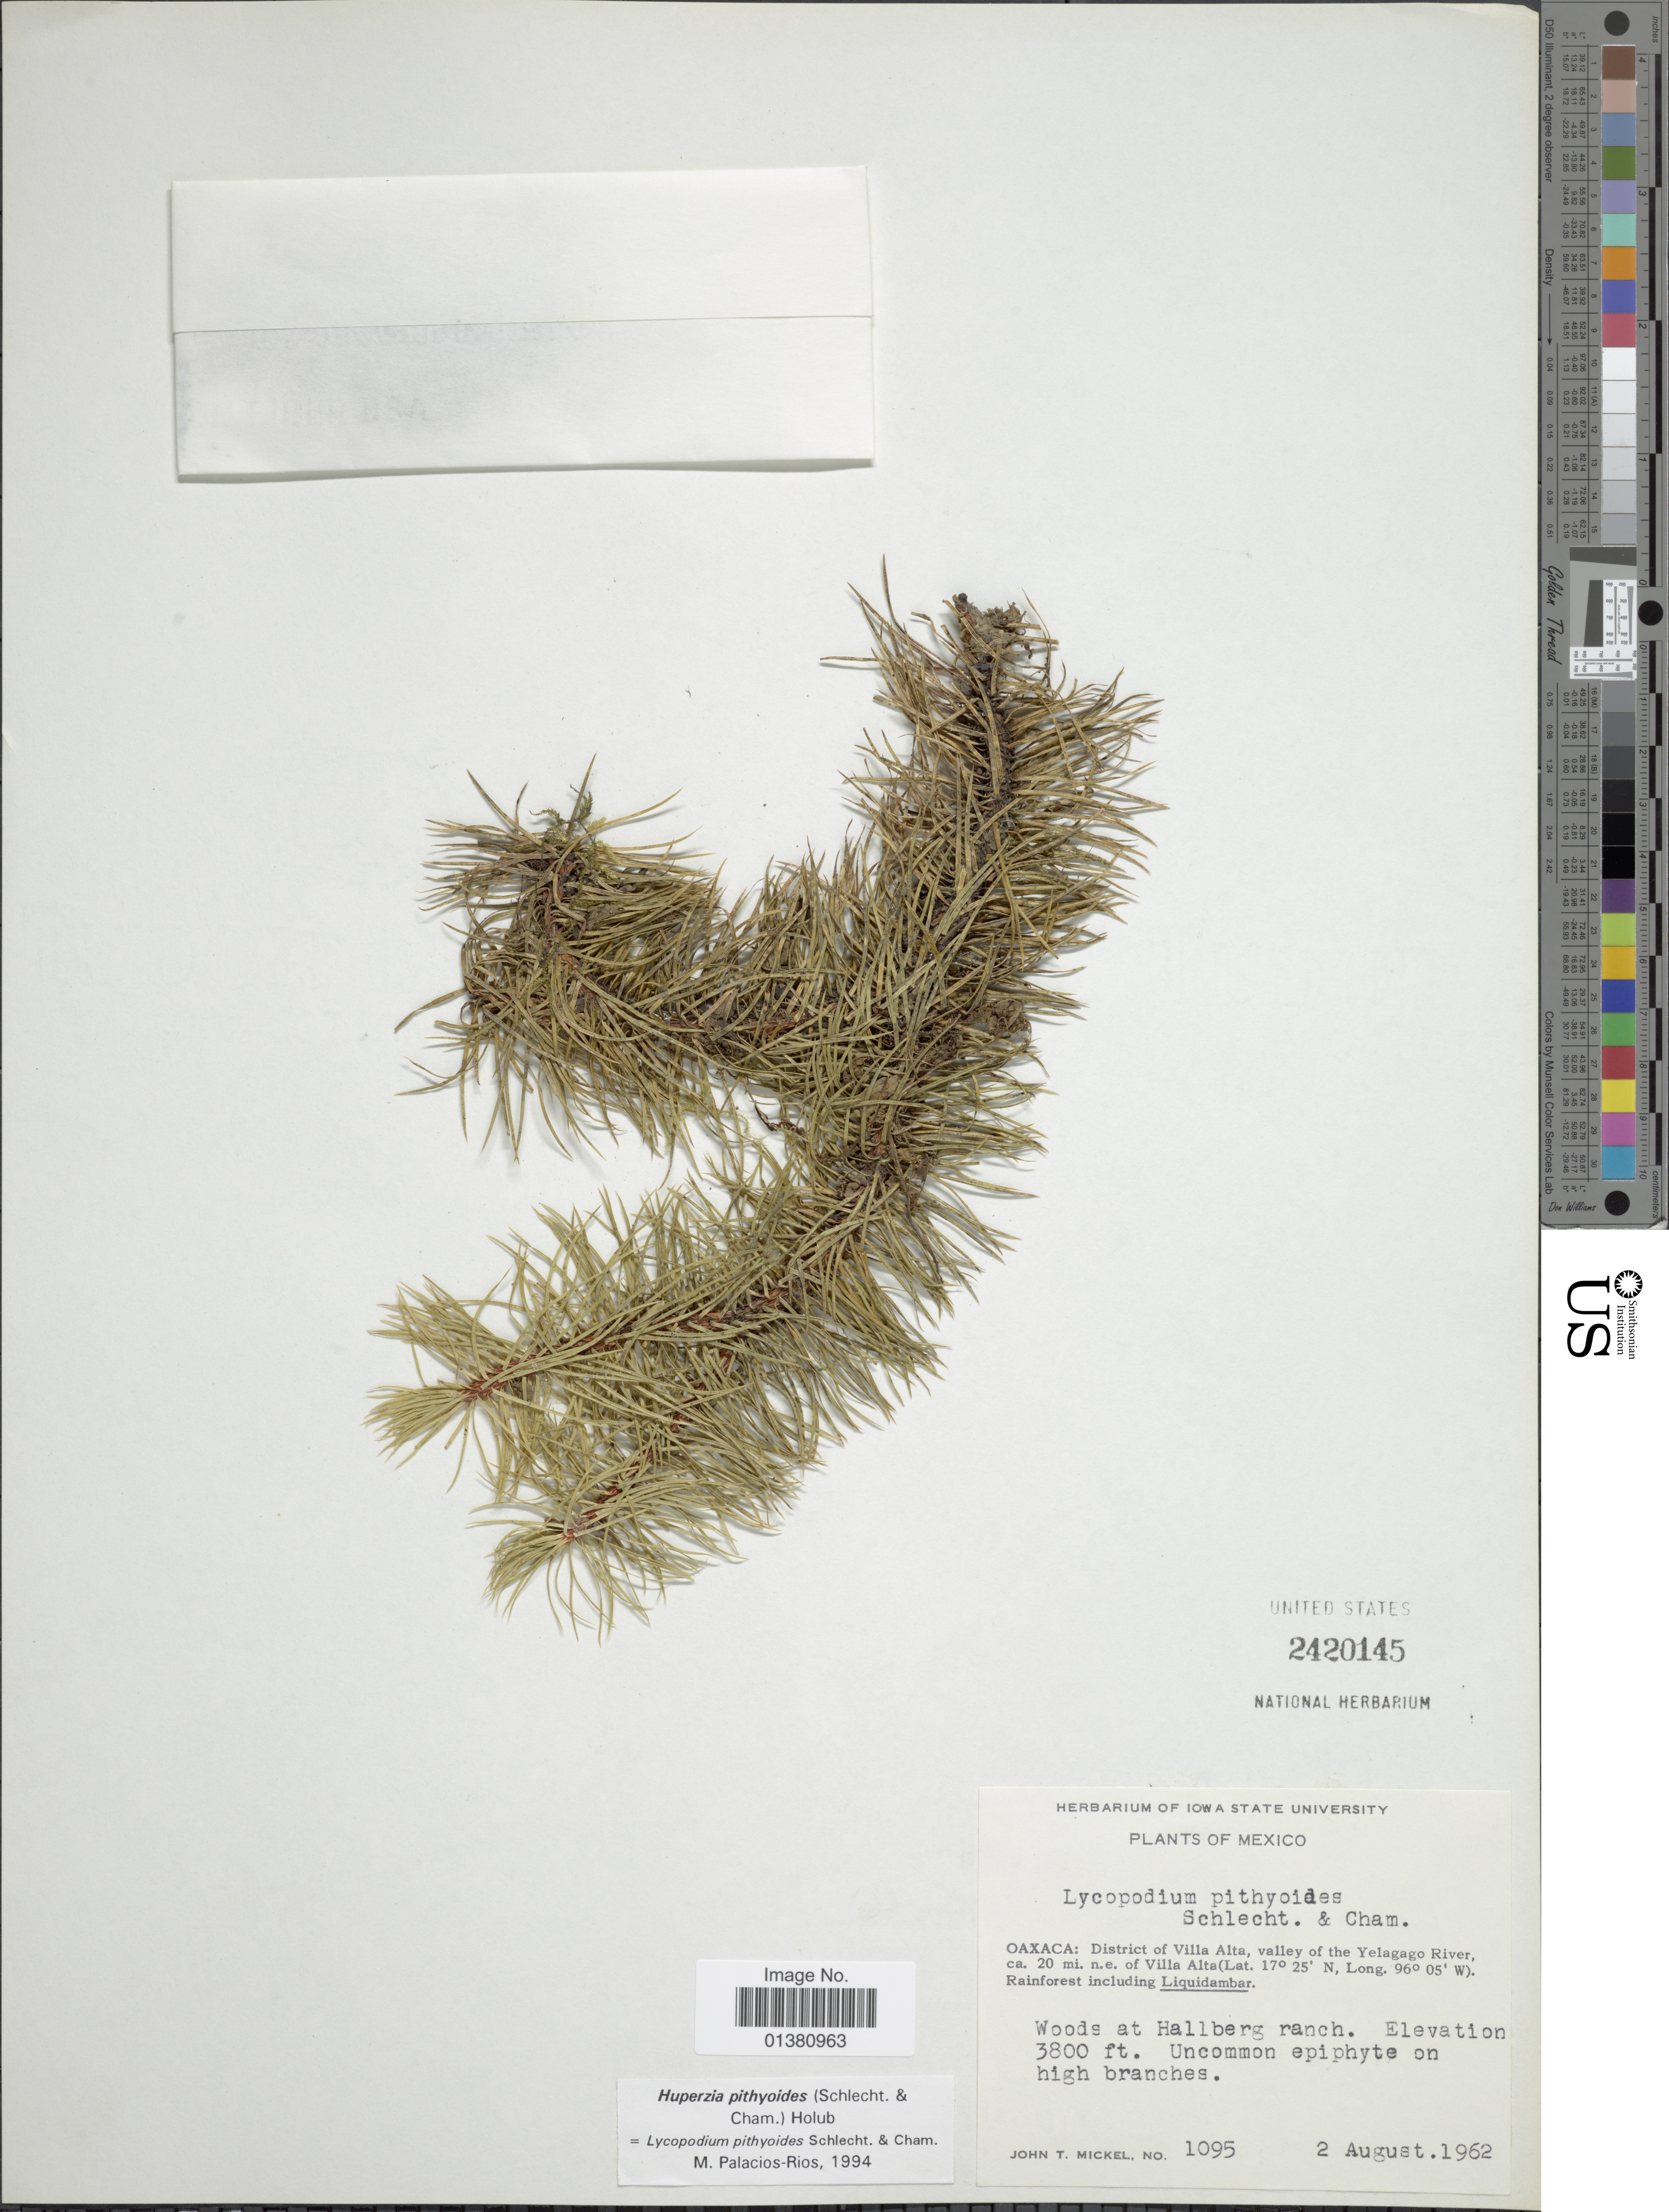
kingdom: Plantae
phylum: Tracheophyta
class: Lycopodiopsida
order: Lycopodiales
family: Lycopodiaceae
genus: Phlegmariurus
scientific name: Phlegmariurus pithyoides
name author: (Schltdl. & Cham.) B. Øllg.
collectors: J. T. Mickel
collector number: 1095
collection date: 1962-08-02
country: Mexico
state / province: Oaxaca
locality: District of Villa Alta, valley of the yelagago River, ca 20 mi n.e. of Villa Alta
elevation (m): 914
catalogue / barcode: US 2420145